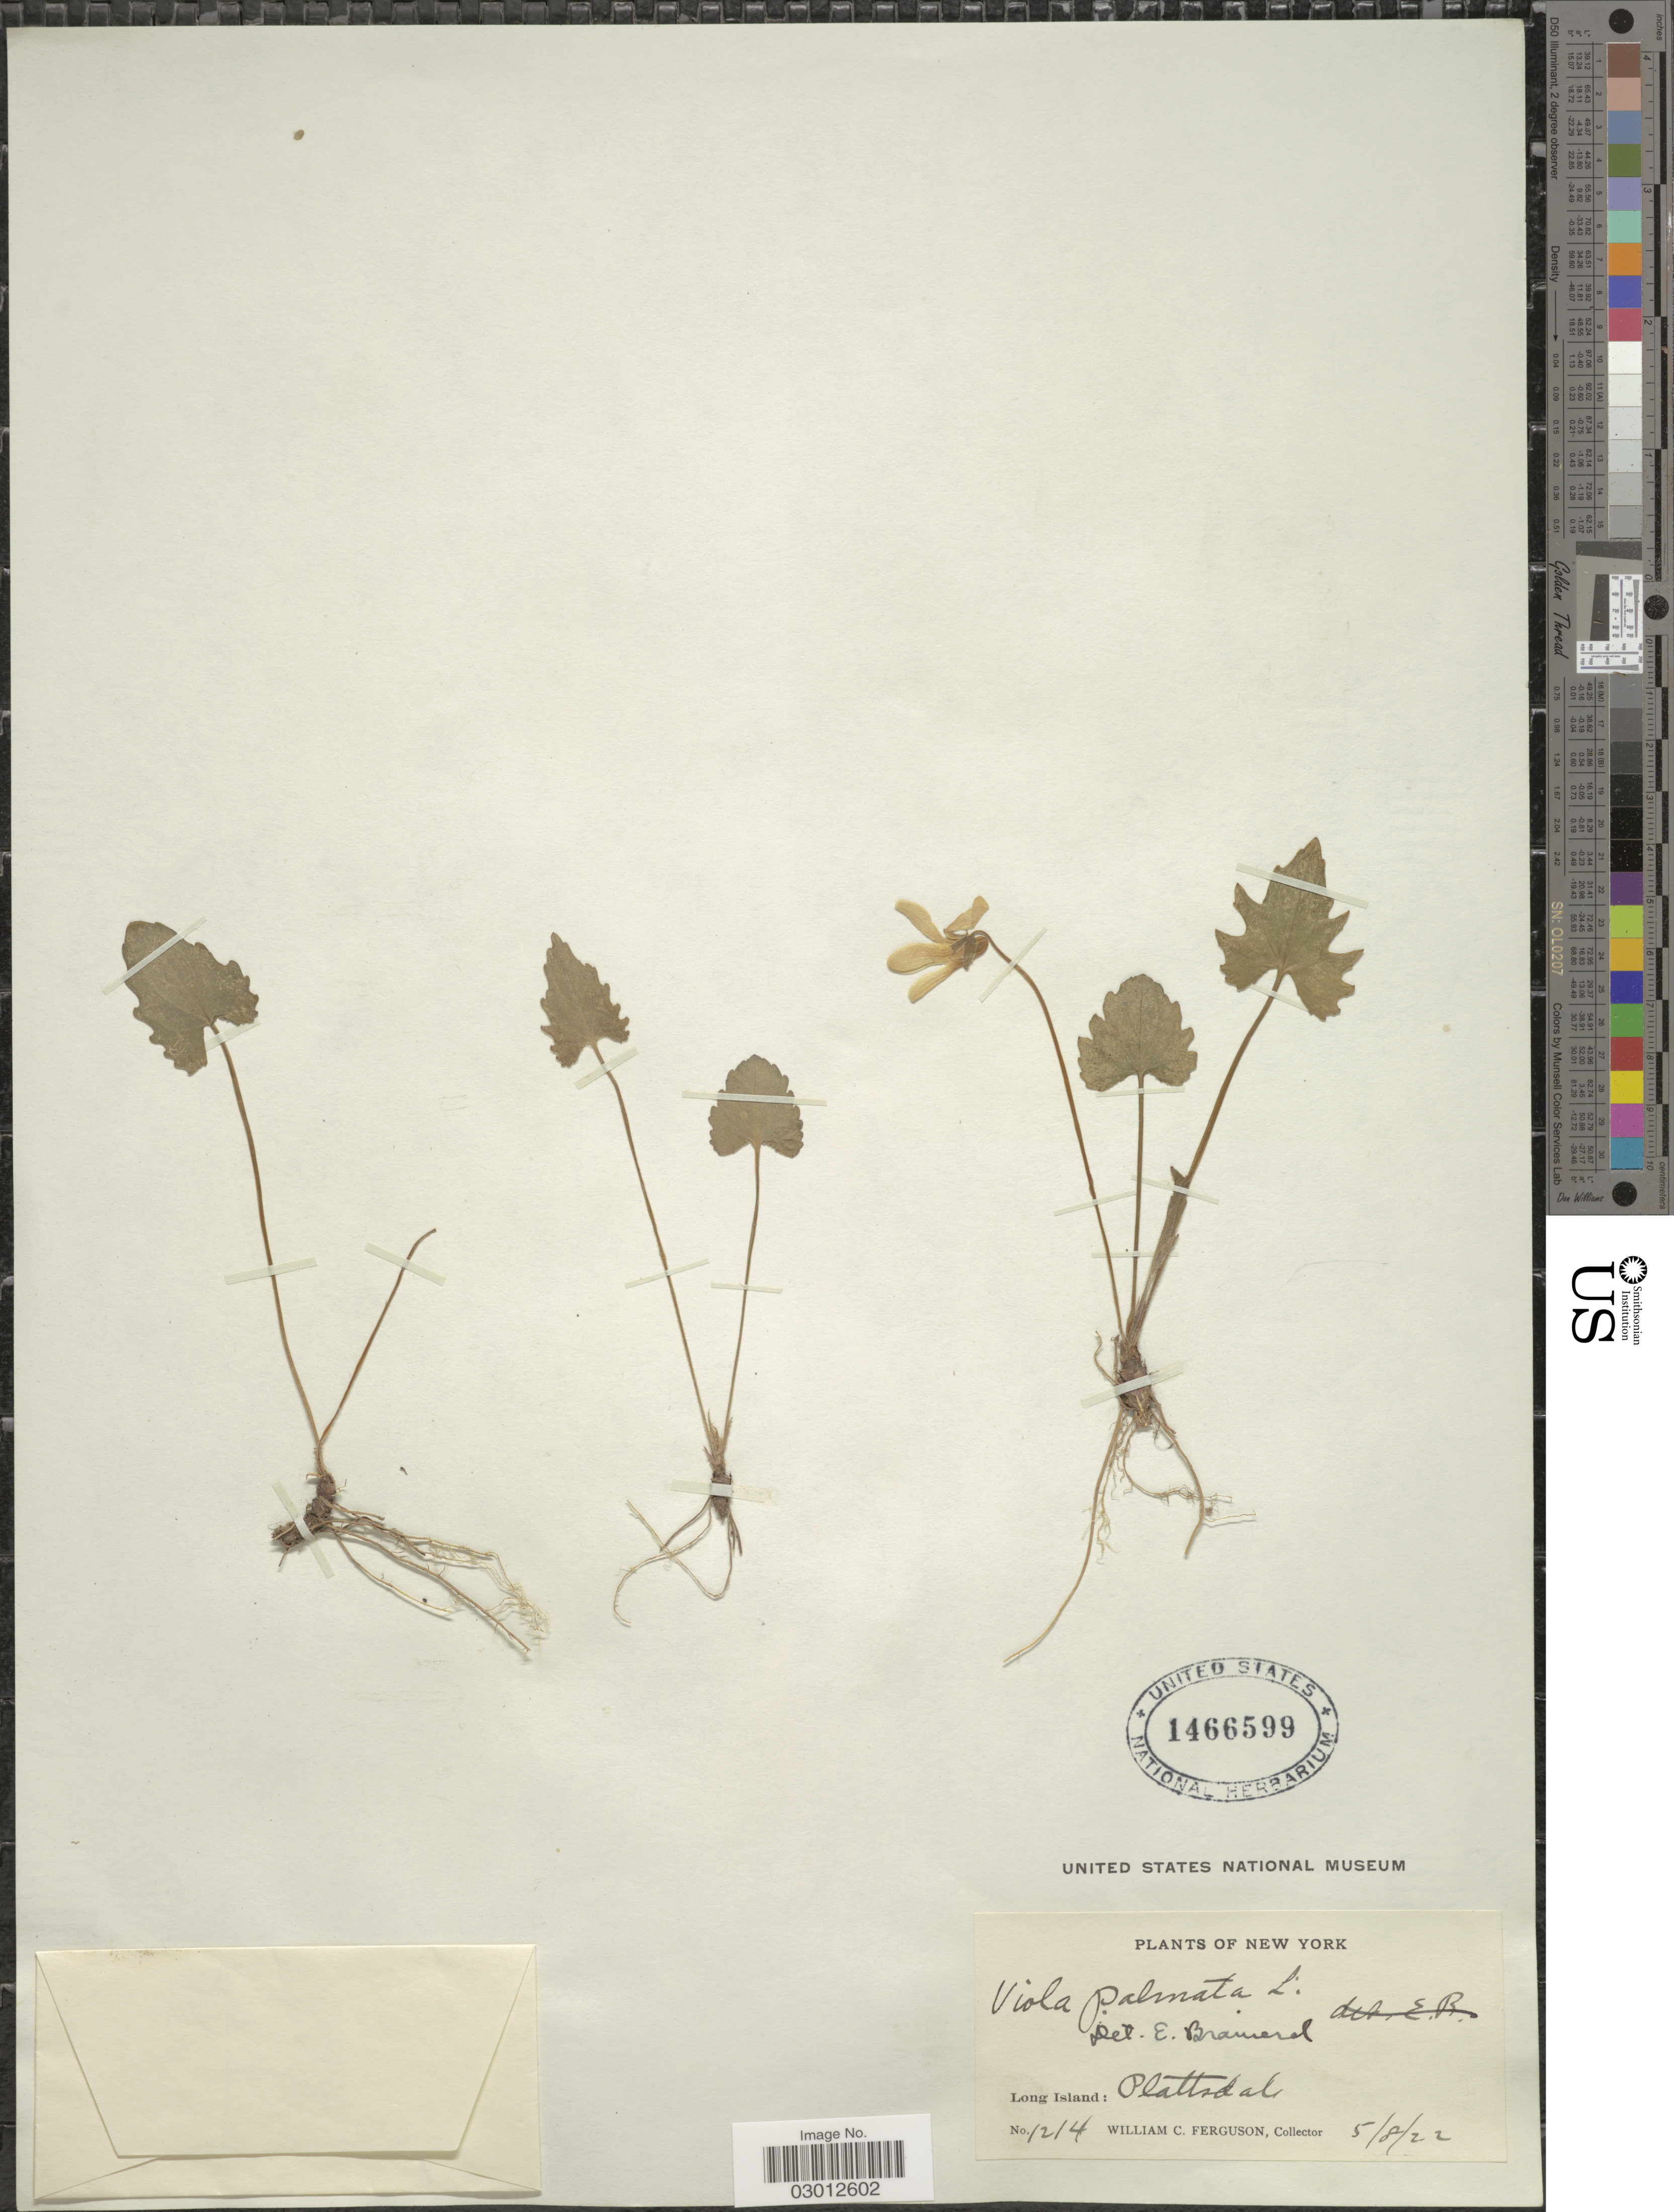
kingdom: Plantae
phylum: Tracheophyta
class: Magnoliopsida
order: Malpighiales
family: Violaceae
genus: Viola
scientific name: Viola palmata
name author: L.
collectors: W. Ferguson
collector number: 1214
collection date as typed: Transcribed d/m/y: 8/5/22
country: United States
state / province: New York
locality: Long Island: Plattsdale.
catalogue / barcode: US 1466599